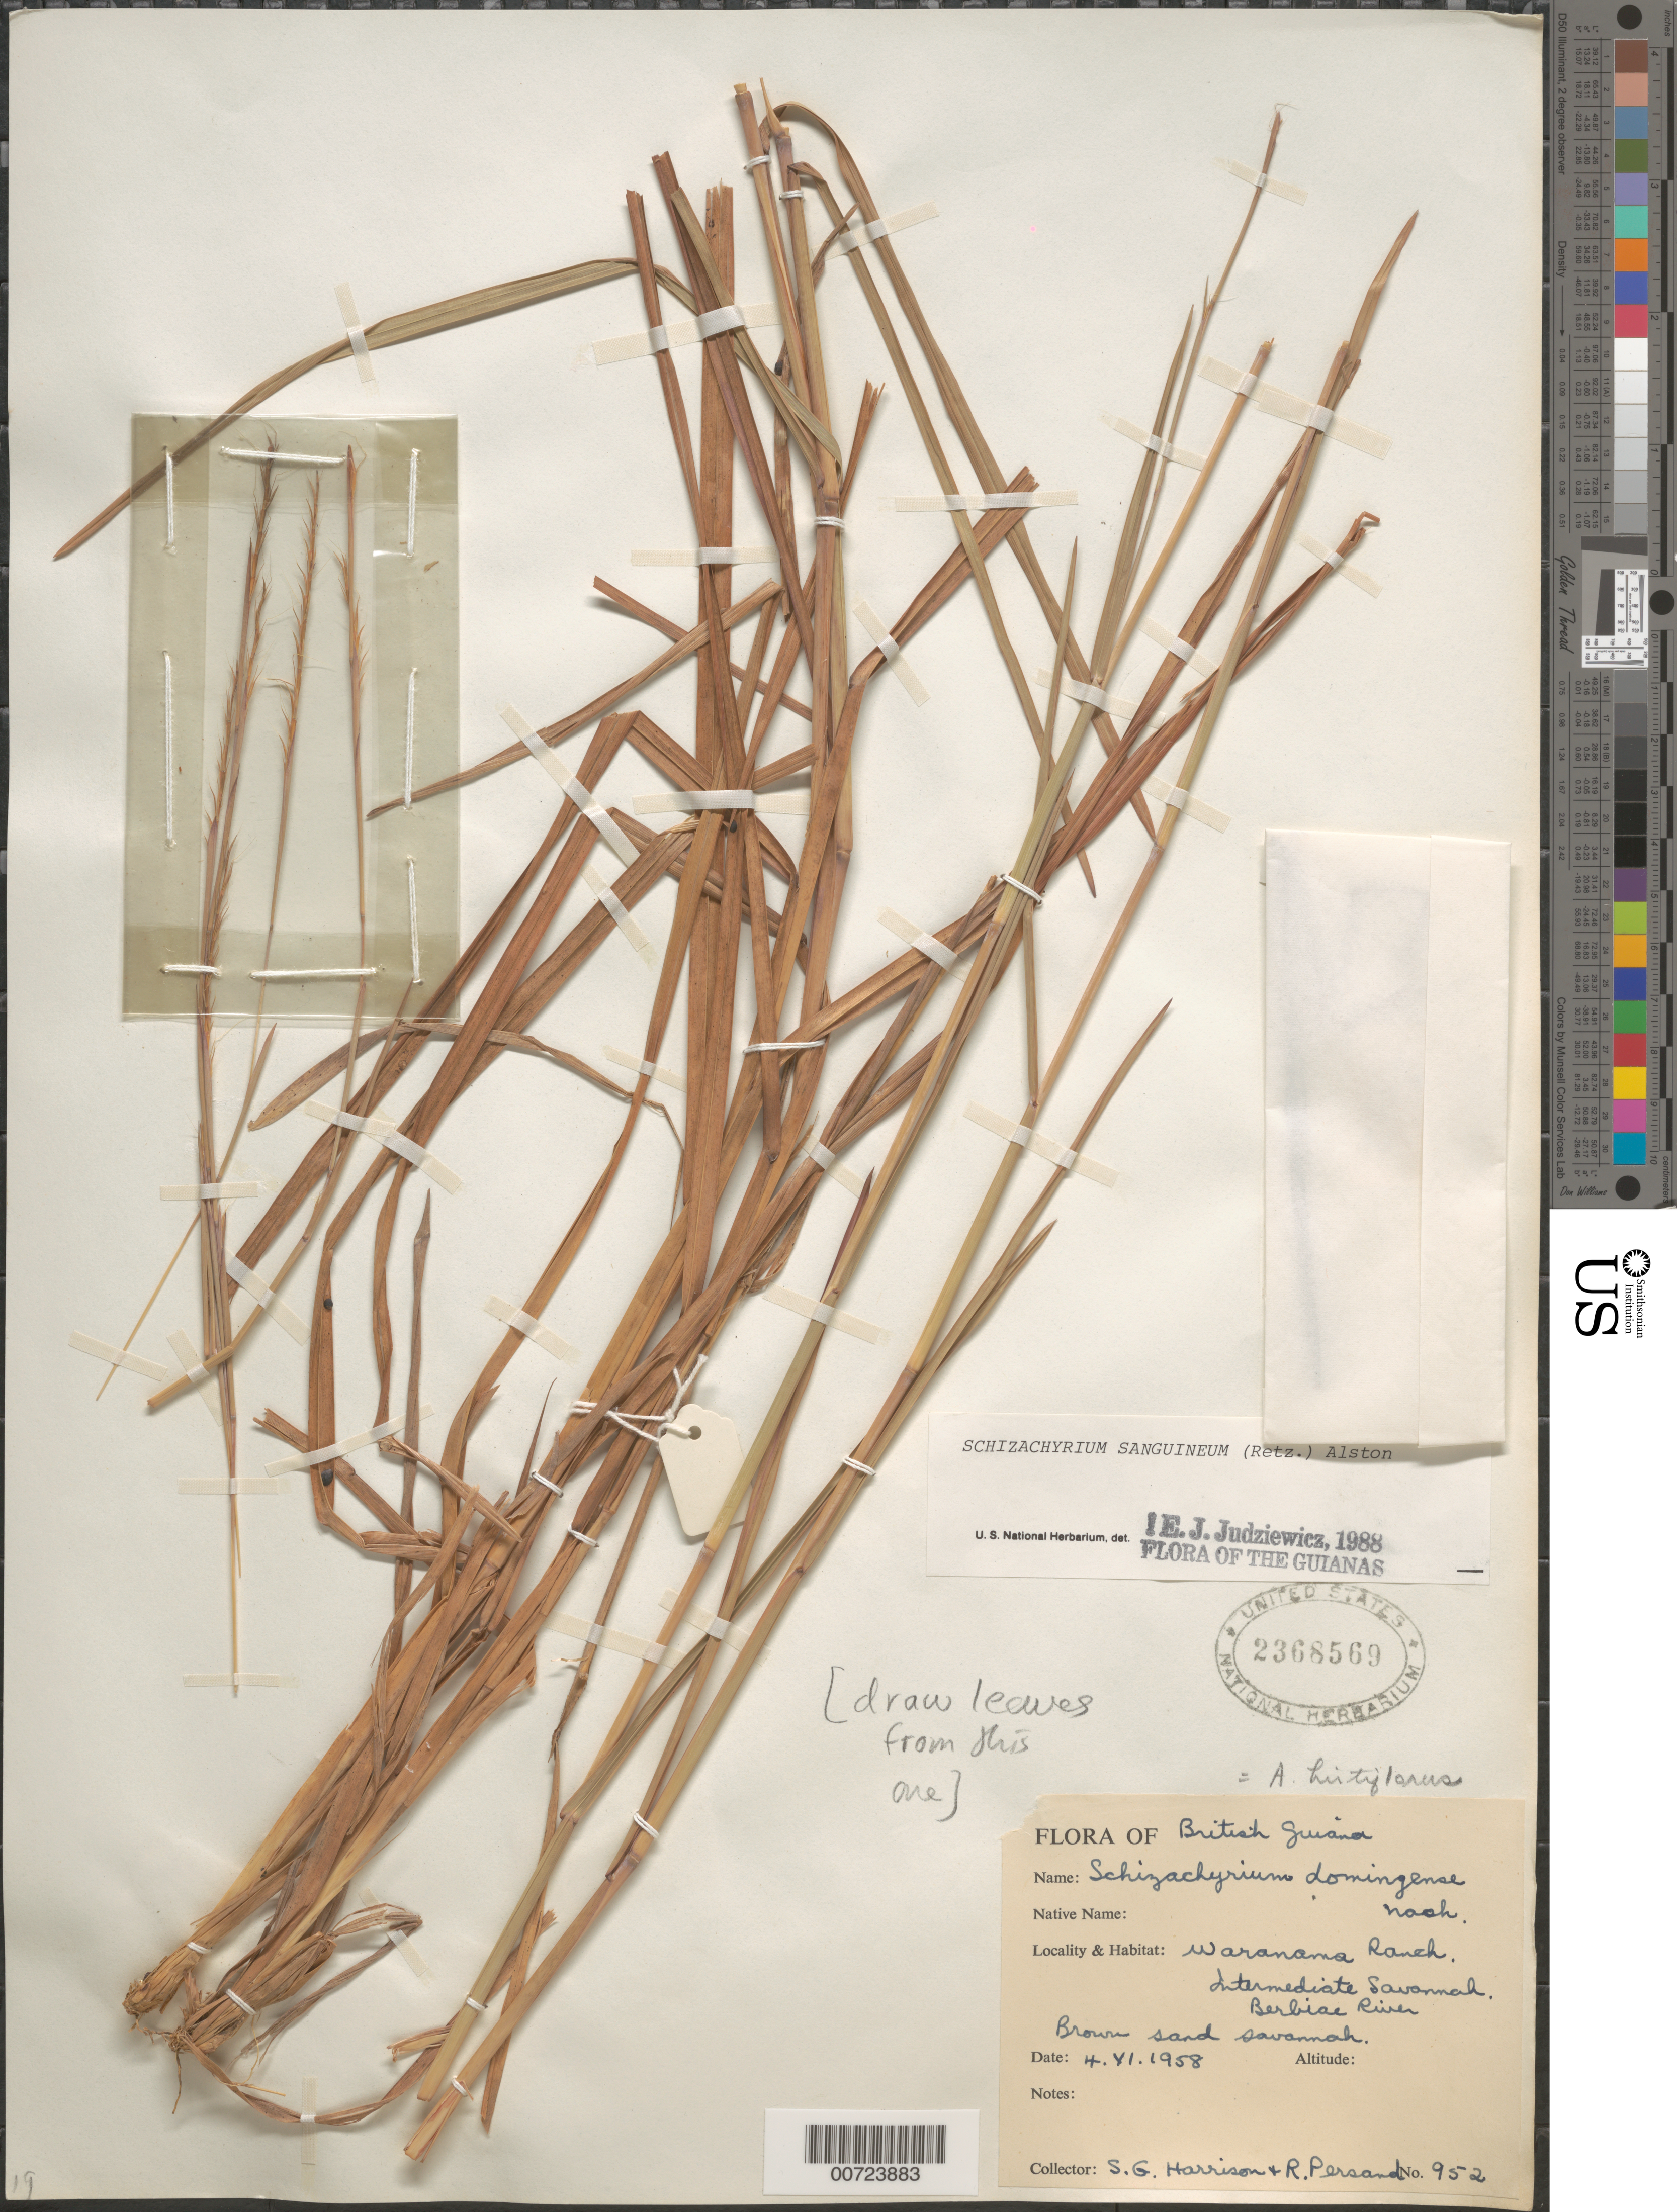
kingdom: Plantae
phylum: Tracheophyta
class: Liliopsida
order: Poales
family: Poaceae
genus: Schizachyrium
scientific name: Schizachyrium sanguineum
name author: (Retz.) Alston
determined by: Judziewicz, E. J.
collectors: S. G. Harrison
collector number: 952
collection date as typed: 4-Apr-58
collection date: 1958-04-04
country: Guyana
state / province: Mahaica-Berbice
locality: Waramana Ranch, Berbice River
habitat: Brown sand savannah, intermediate savanna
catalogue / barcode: US 2368569